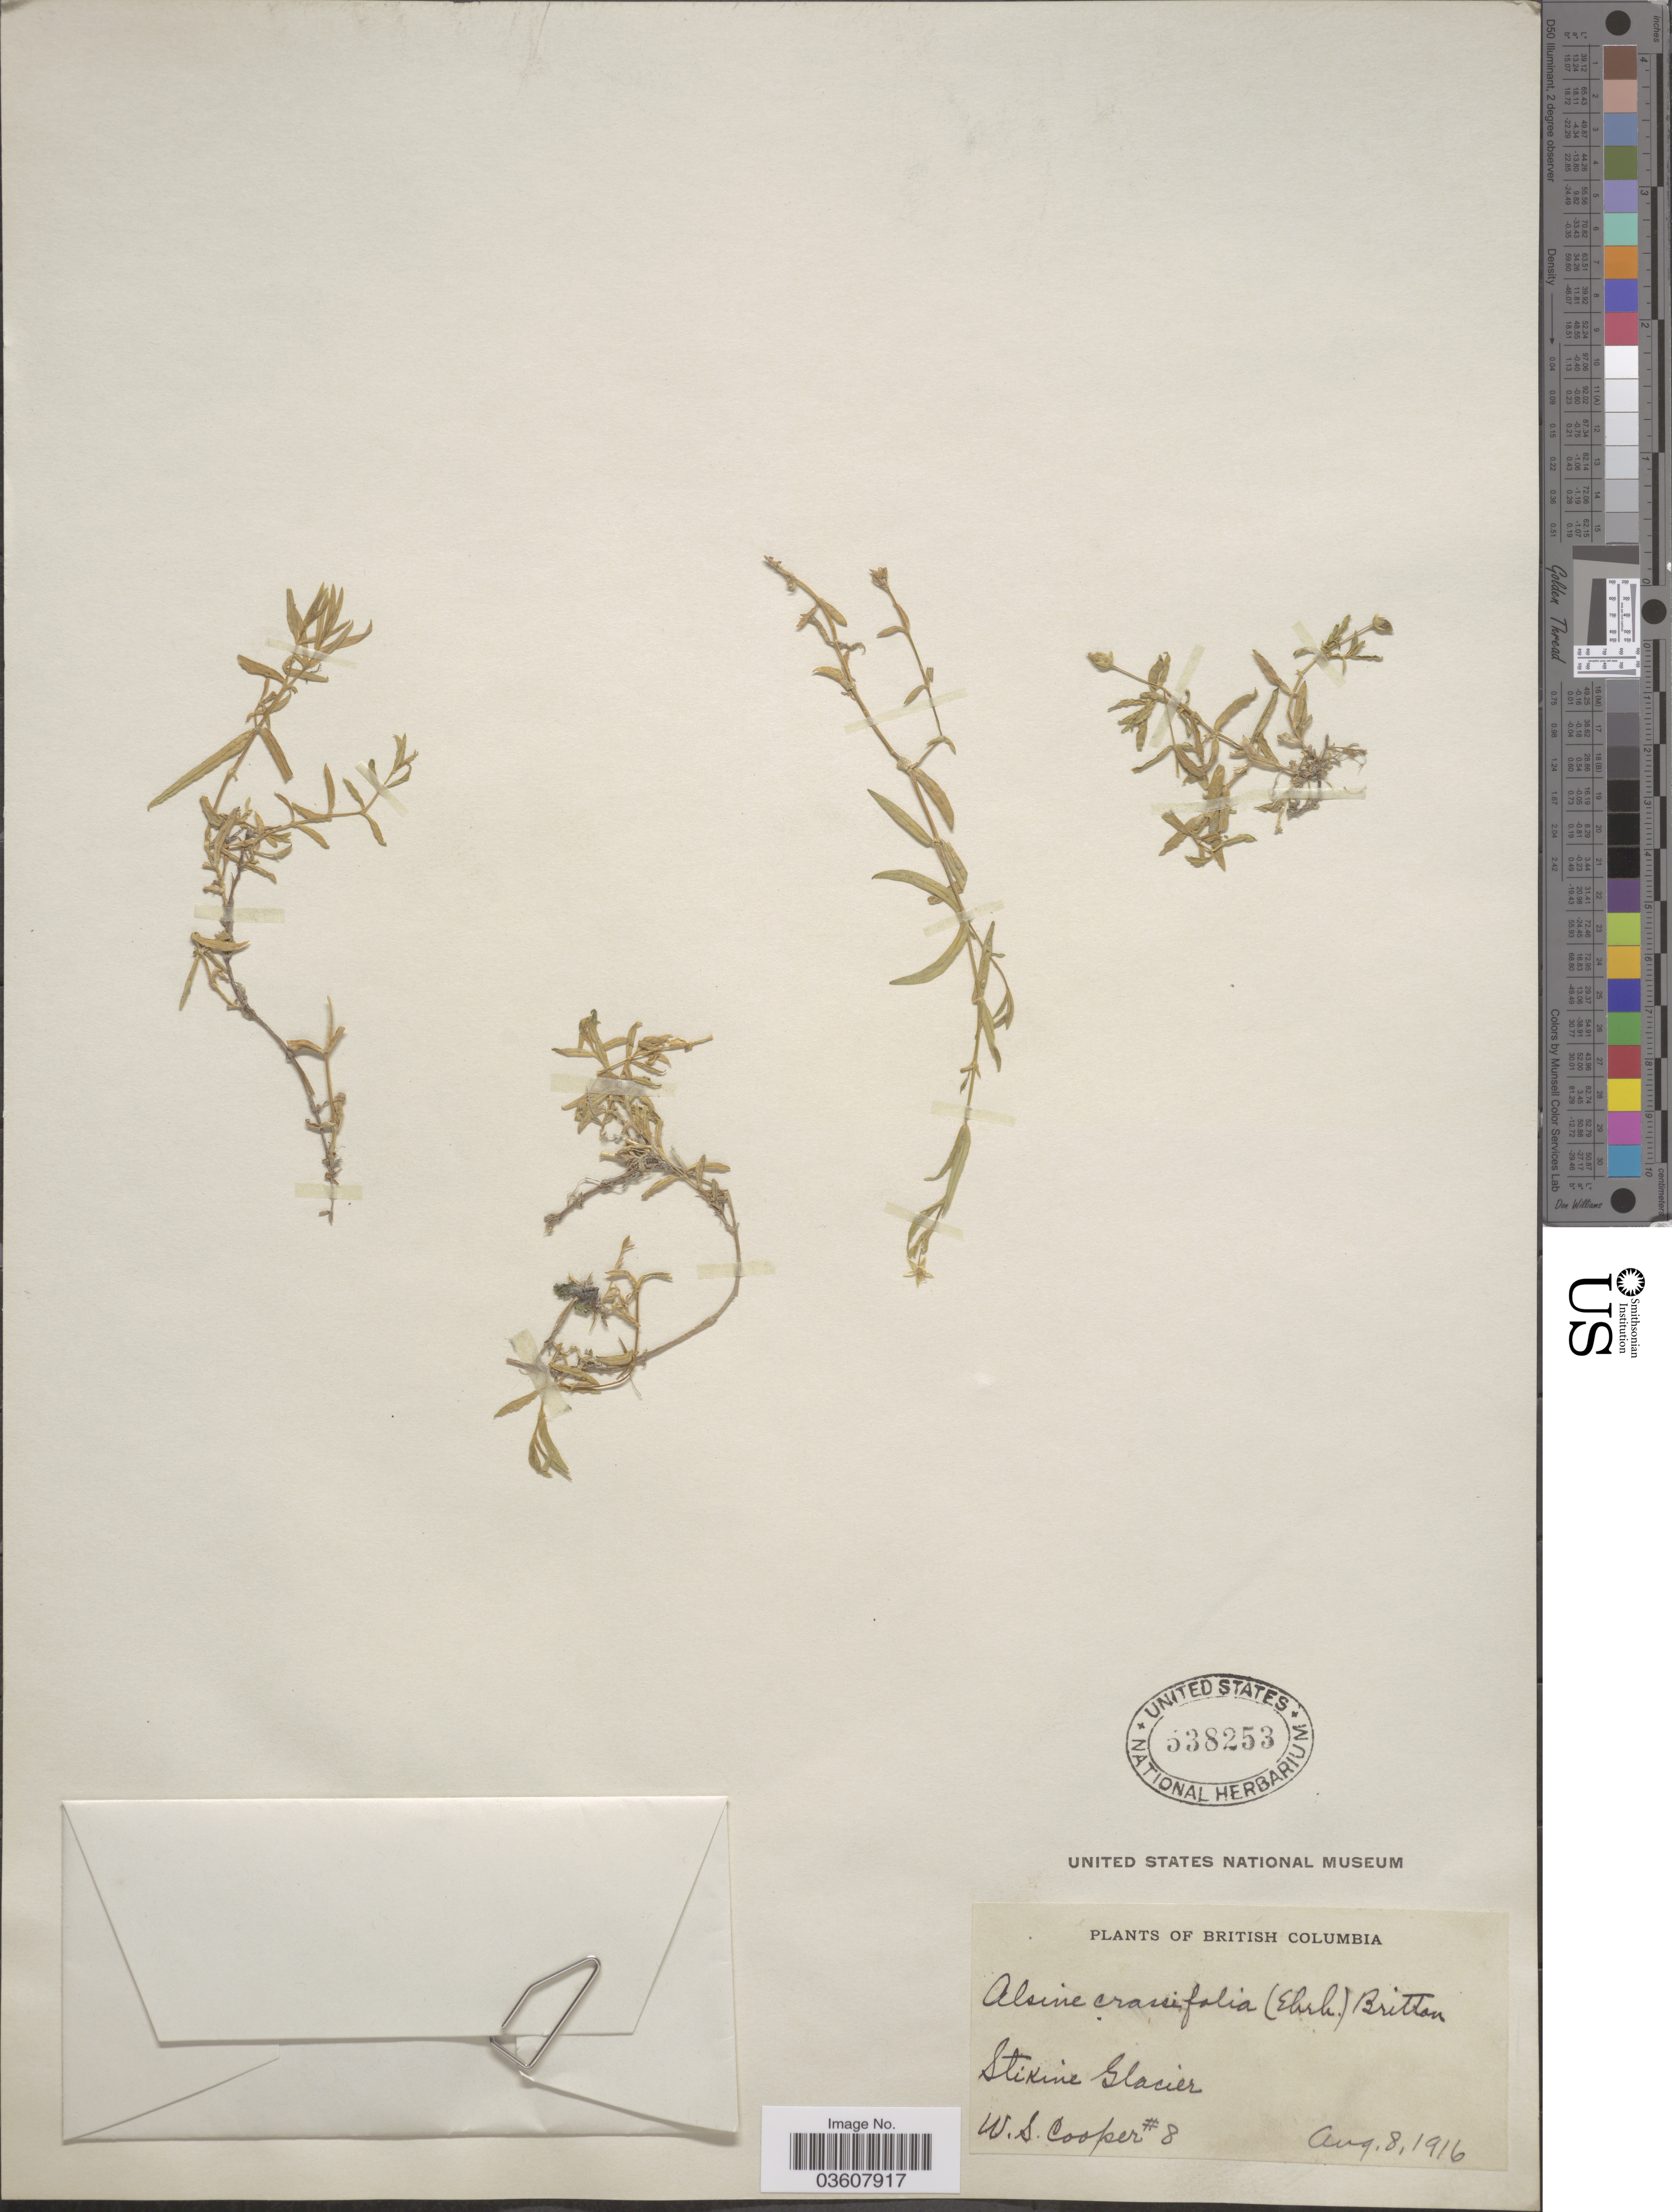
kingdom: Plantae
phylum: Tracheophyta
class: Magnoliopsida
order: Caryophyllales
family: Caryophyllaceae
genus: Stellaria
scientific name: Stellaria crassifolia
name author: Ehrh.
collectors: W. Cooper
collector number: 8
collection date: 1916-08-08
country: Canada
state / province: British Columbia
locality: Stikine Glacier.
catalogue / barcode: US 538253